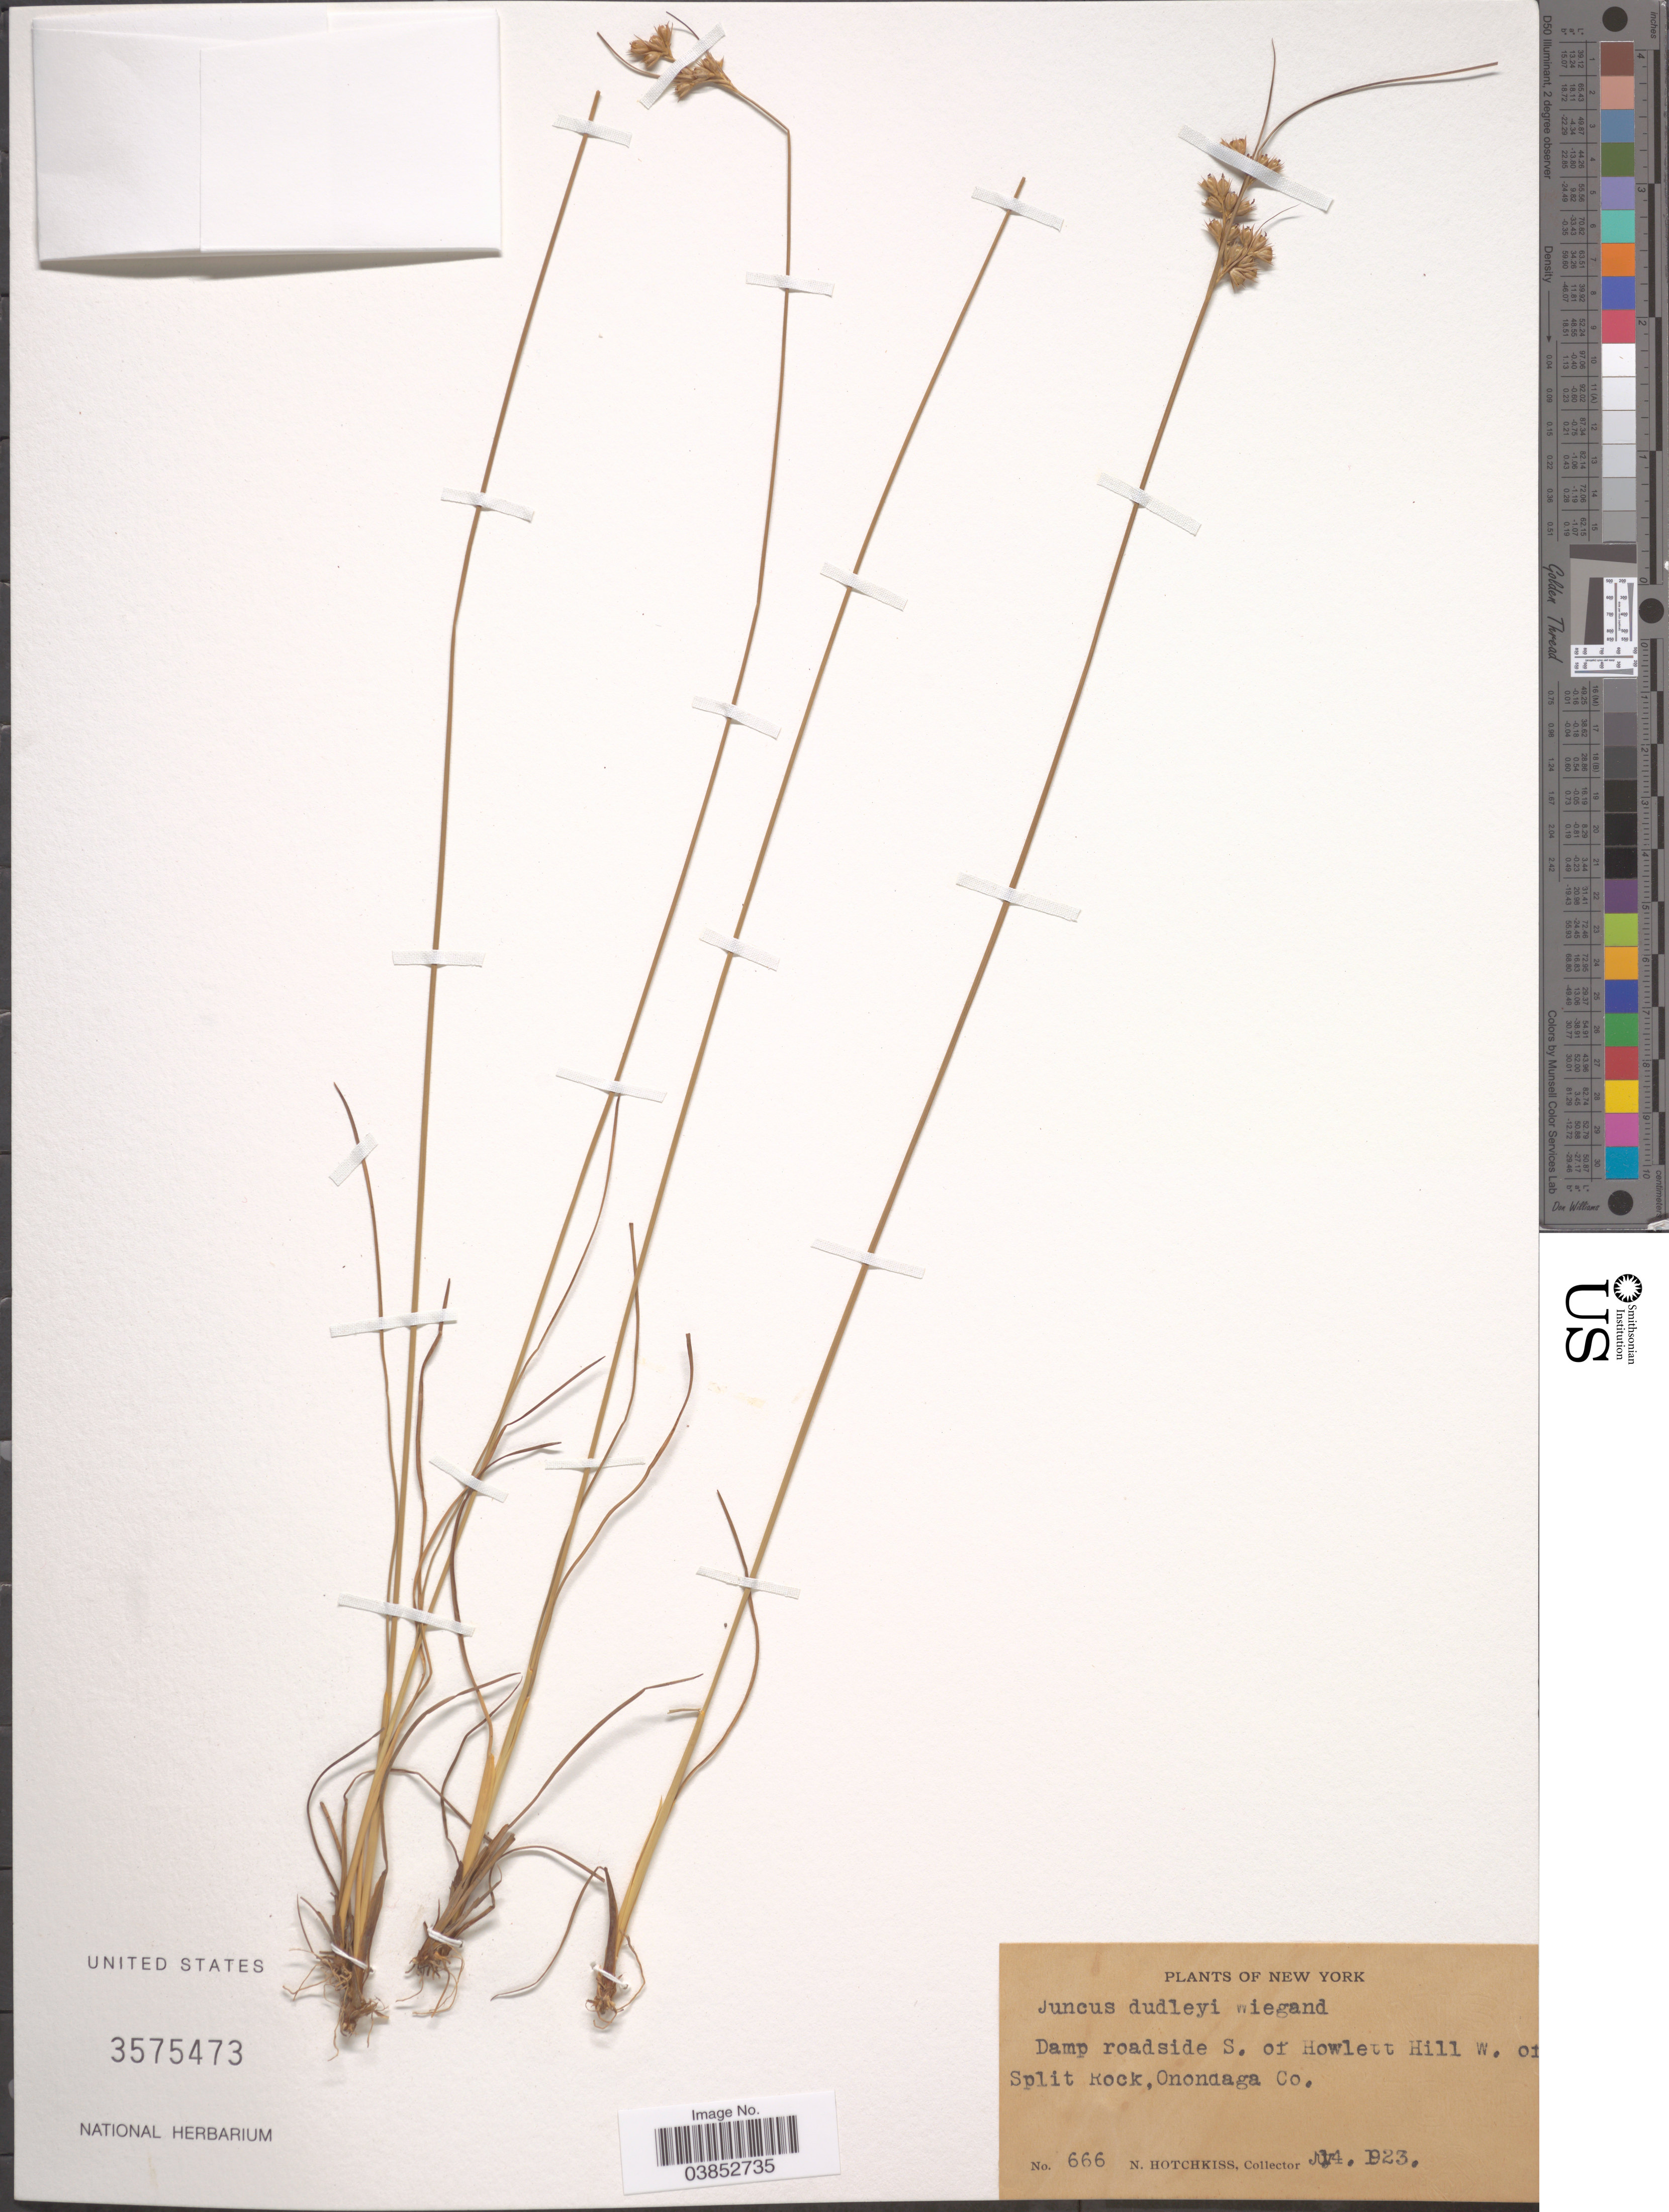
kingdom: Plantae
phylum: Tracheophyta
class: Liliopsida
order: Poales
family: Juncaceae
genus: Juncus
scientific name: Juncus dudleyi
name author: Wiegand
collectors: N. Hotchkiss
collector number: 666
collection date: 1923-07-04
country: United States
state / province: New York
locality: S. of Howlett Hill W. or Split Rock, Onondaga Co.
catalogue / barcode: US 3575473